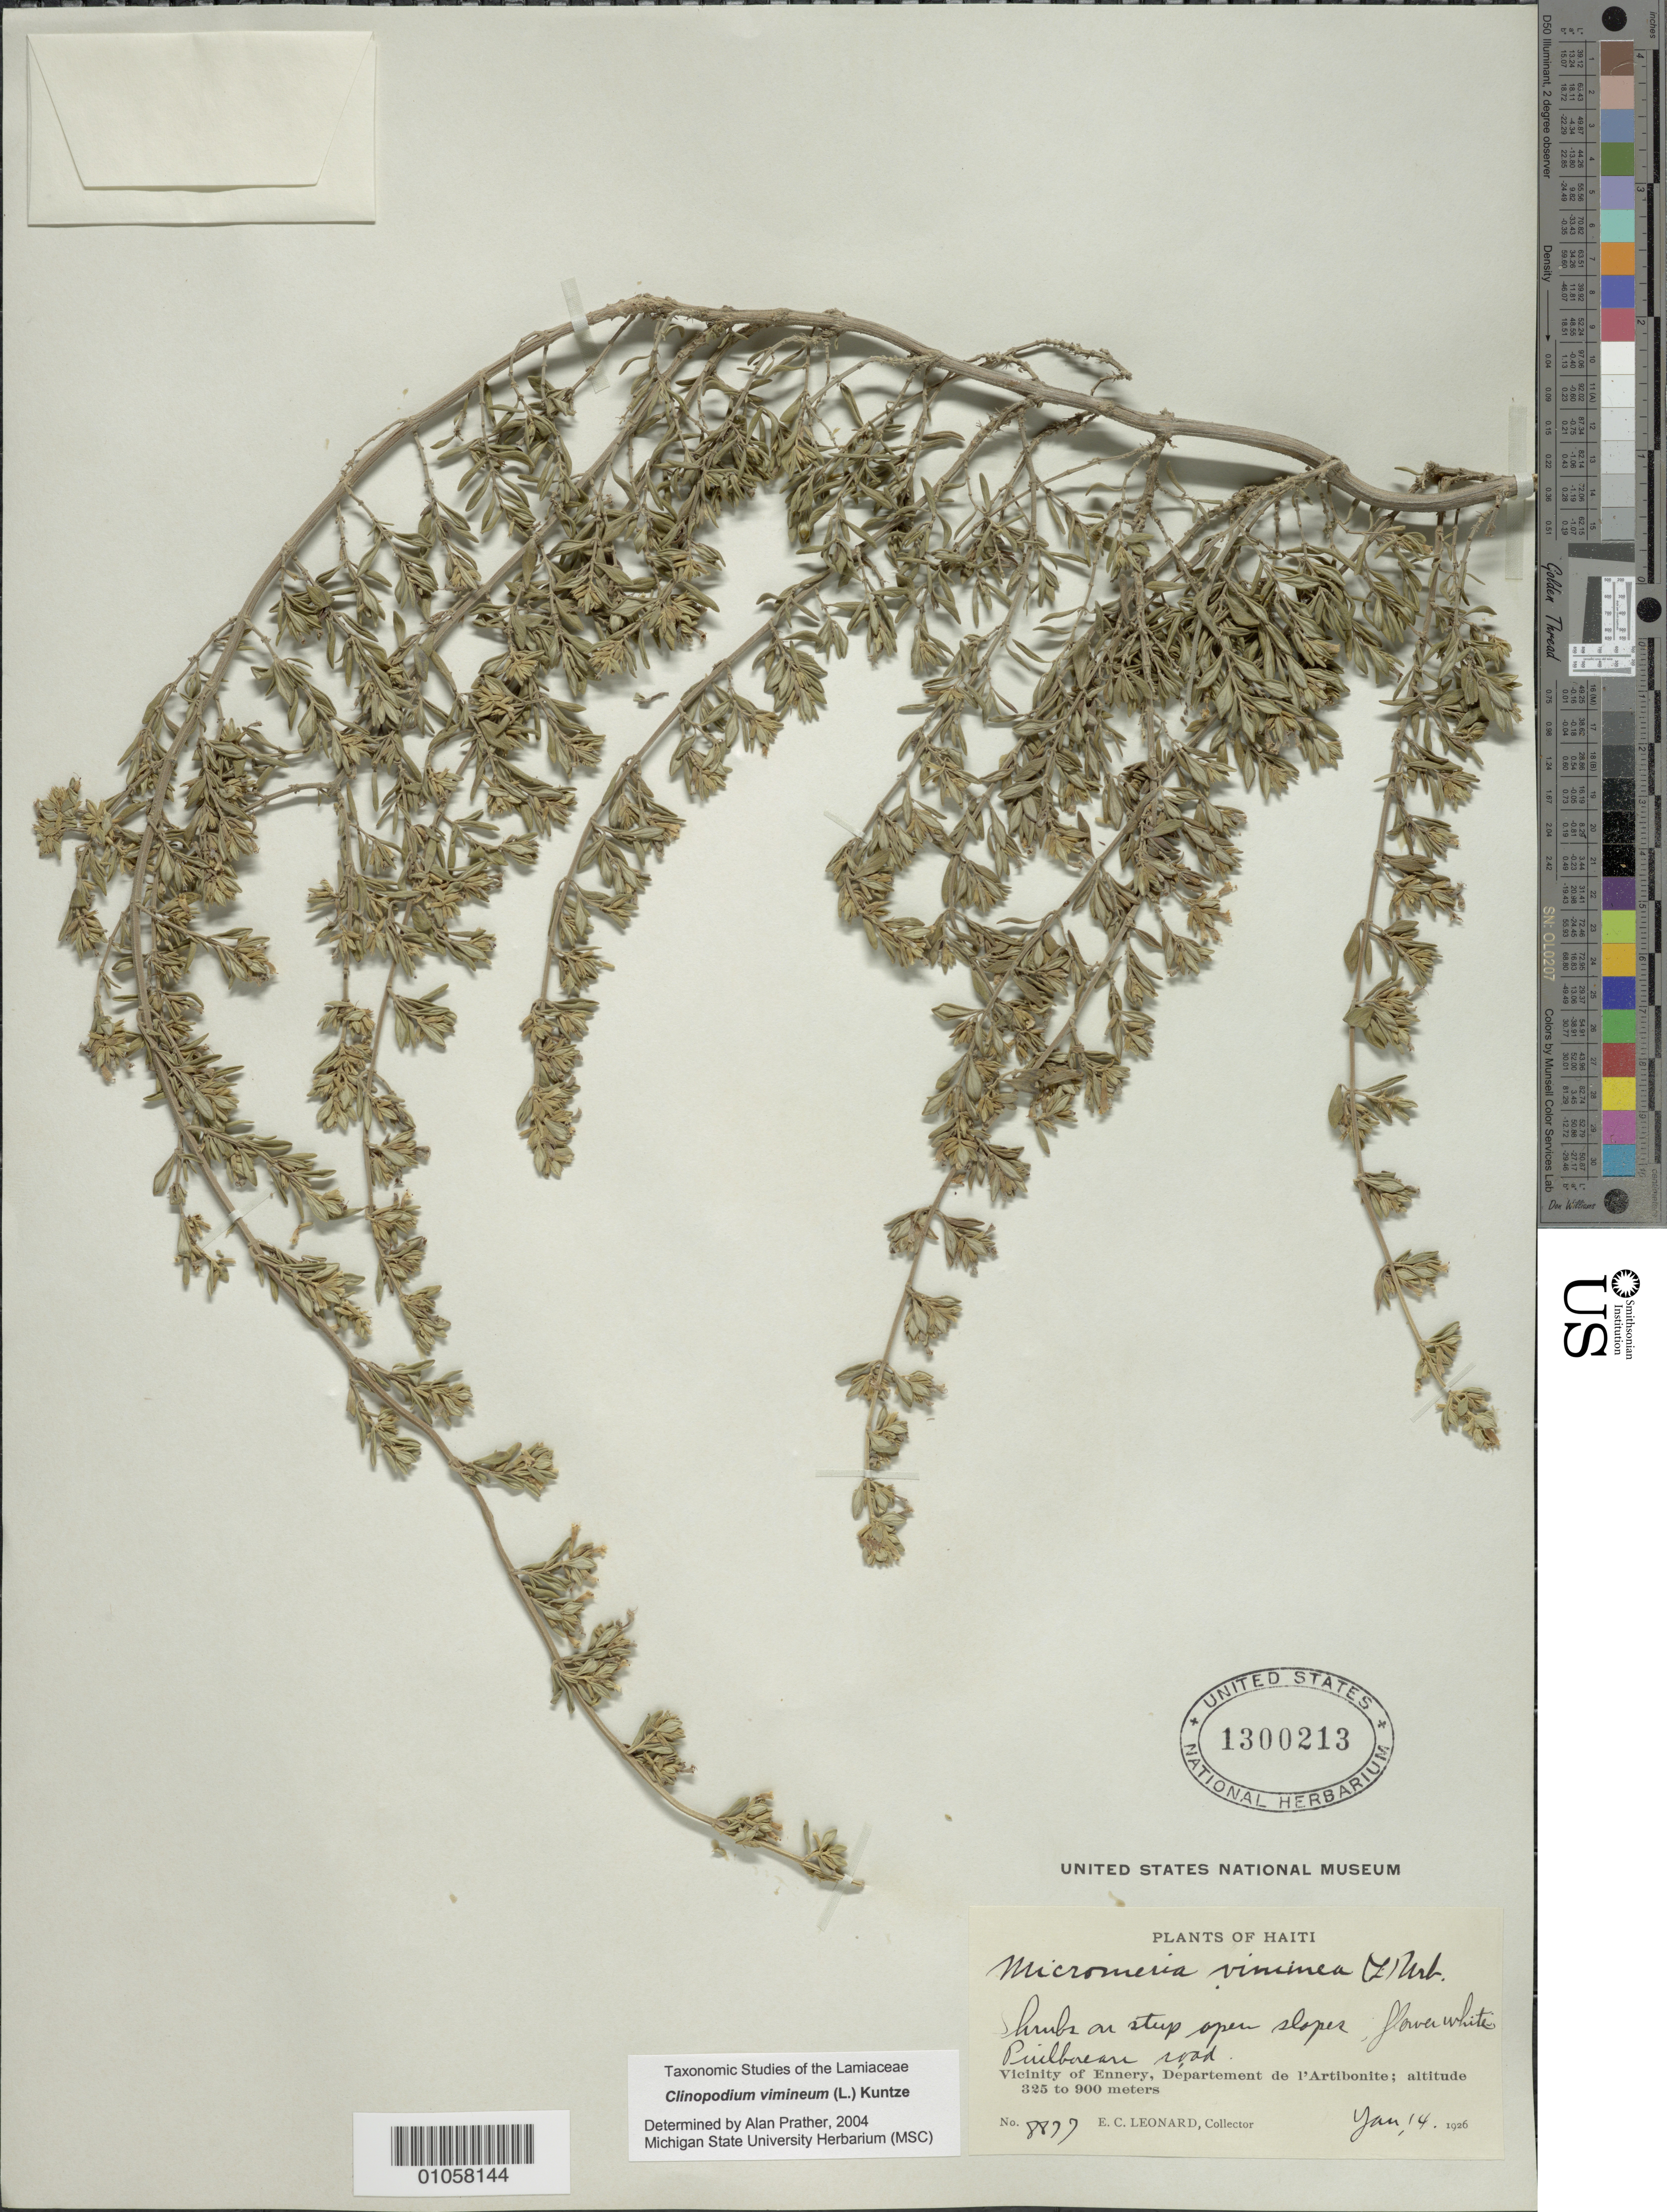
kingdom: Plantae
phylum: Tracheophyta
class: Magnoliopsida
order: Lamiales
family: Lamiaceae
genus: Clinopodium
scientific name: Clinopodium vimineum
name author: (L.) Kuntze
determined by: Prather, L. A.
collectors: E. C. Leonard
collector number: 8877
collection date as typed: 14 Jan 1926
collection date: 1926-01-14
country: Haiti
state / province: Artibonite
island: Hispaniola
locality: Ennery vicinity, Puilboeare Riad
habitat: On steep open slope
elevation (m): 325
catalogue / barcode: US 1300213